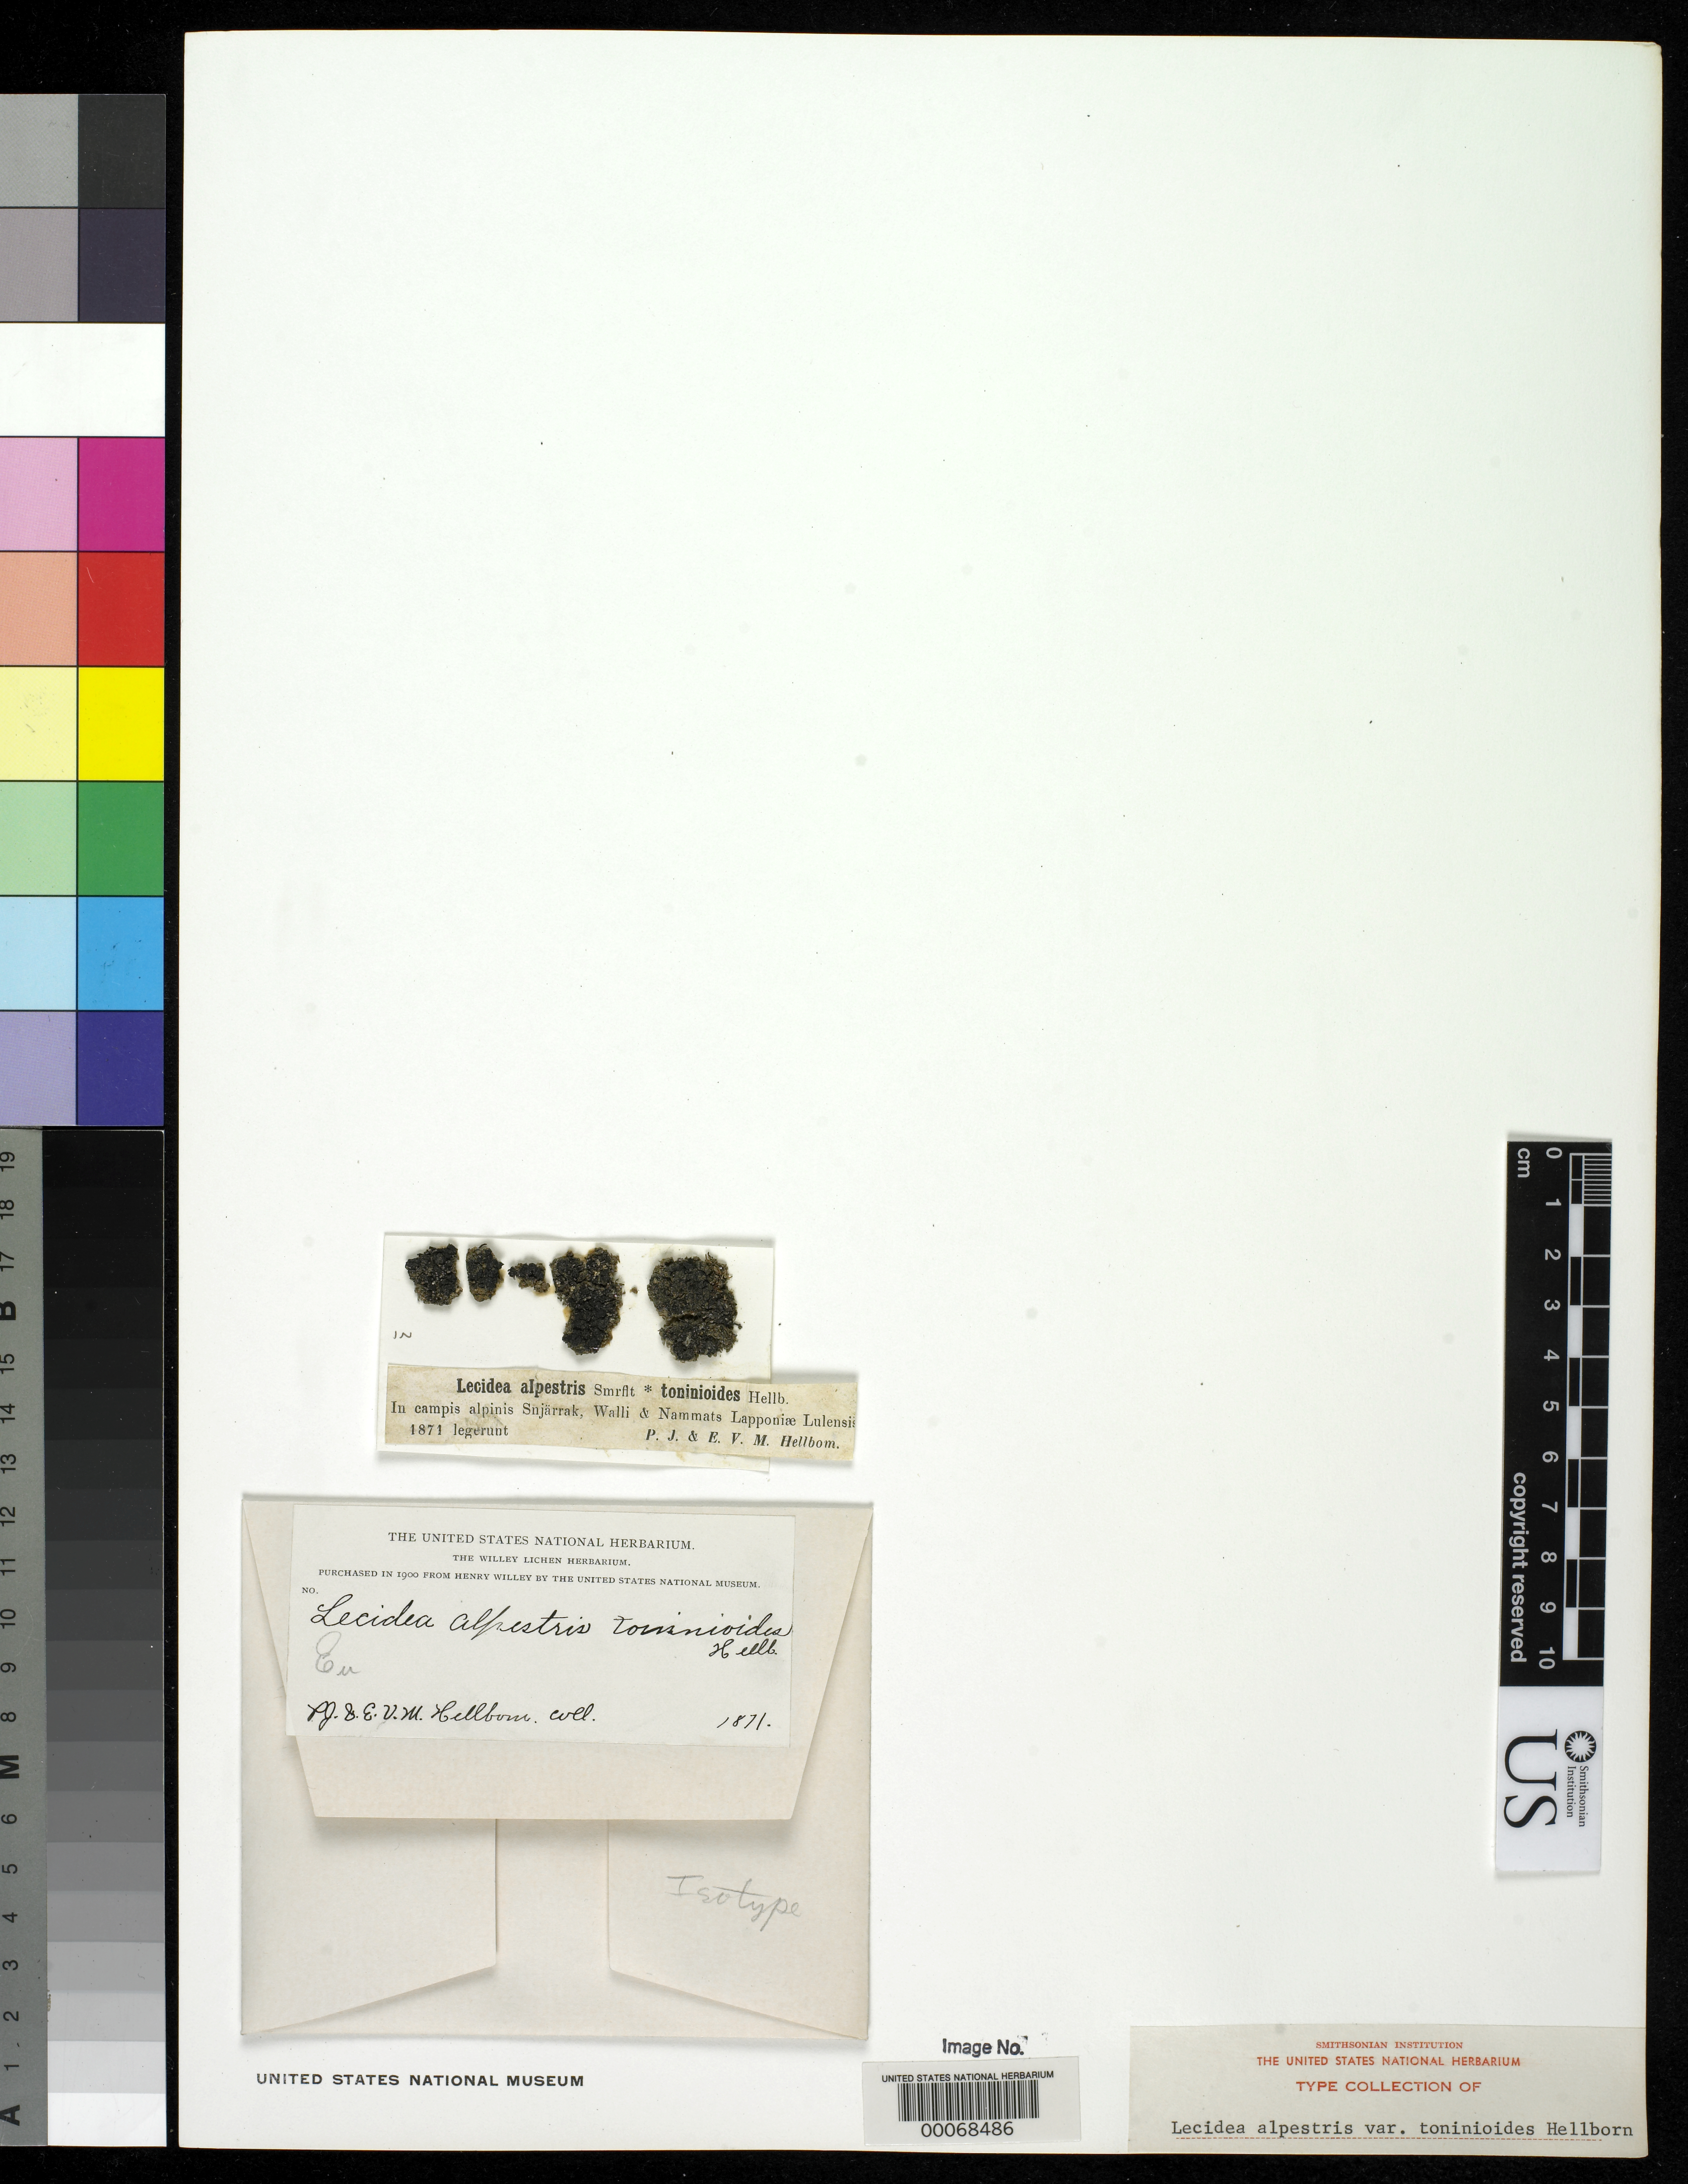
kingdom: Fungi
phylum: Ascomycota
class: Lecanoromycetes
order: Lecideales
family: Lecideaceae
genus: Lecidea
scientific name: Lecidea alpestris var. toninioides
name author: Hellbom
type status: Isotype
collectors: P. Hellbom & E. Hellbom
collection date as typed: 1871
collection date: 1871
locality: Wallivare, Nammats, Sokok.